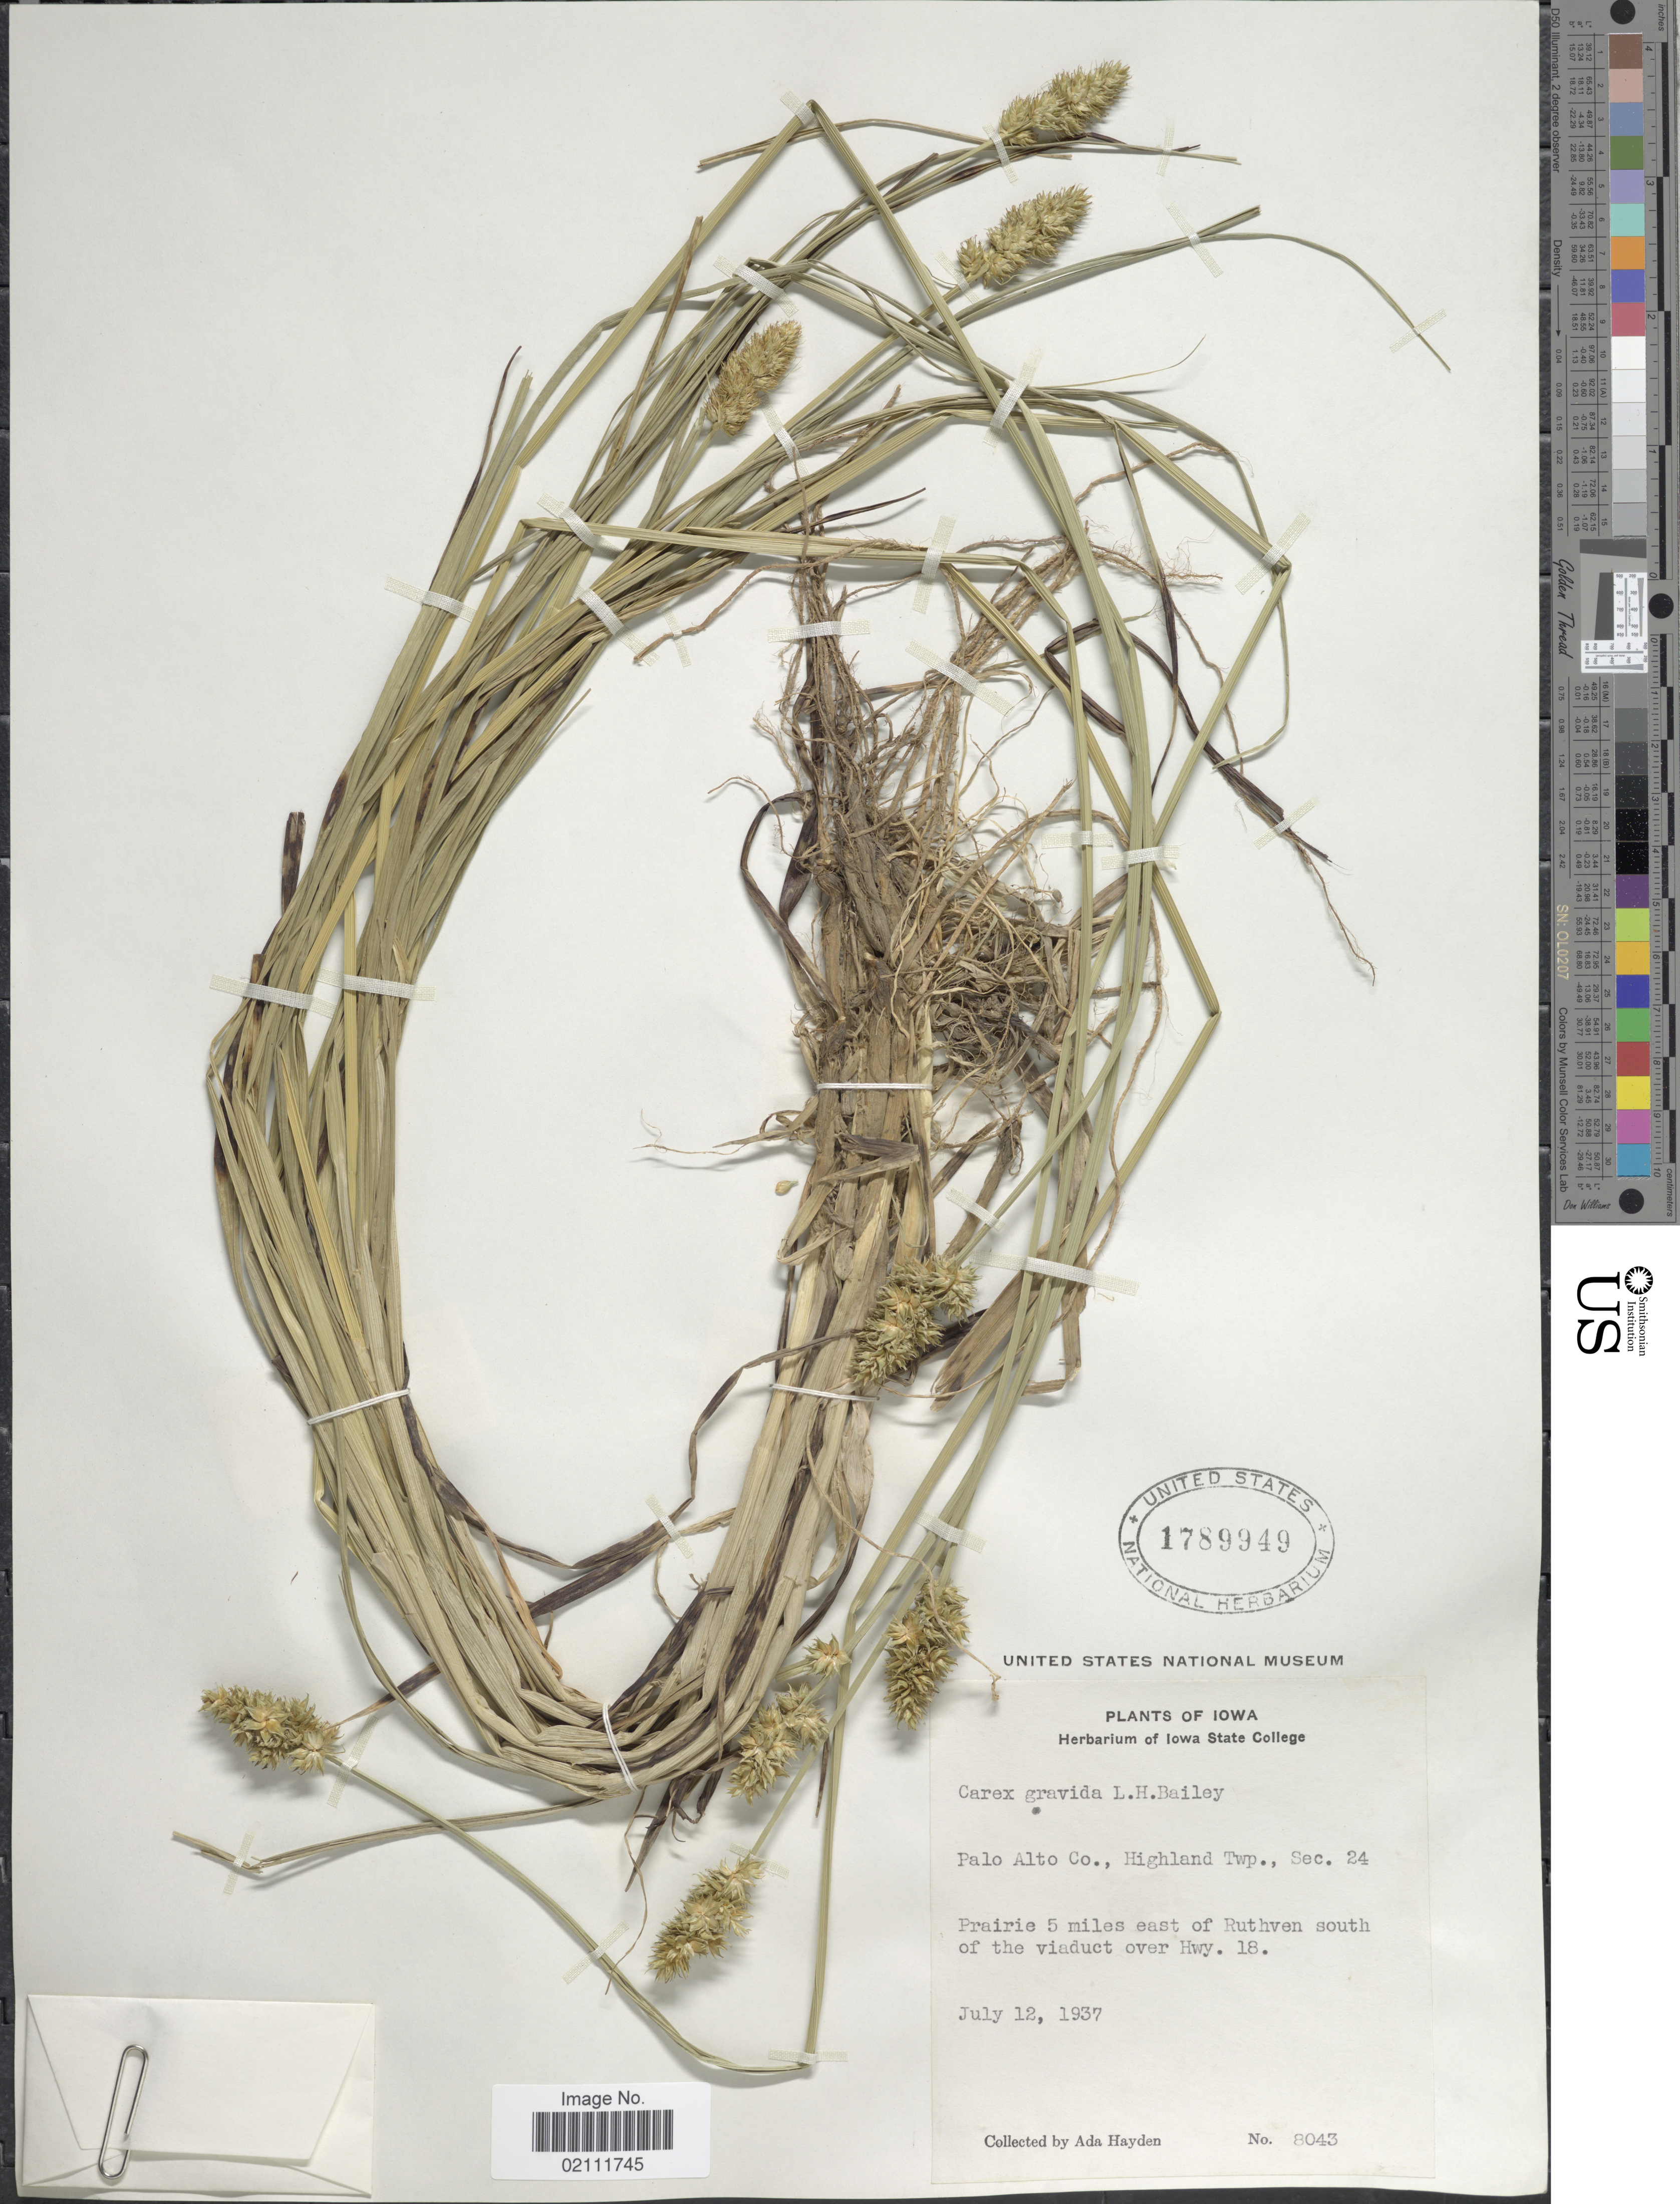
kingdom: Plantae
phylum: Tracheophyta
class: Liliopsida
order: Poales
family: Cyperaceae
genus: Carex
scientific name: Carex gravida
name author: L.H. Bailey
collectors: Ada Hayden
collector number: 8043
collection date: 1937-07-12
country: United States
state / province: Iowa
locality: Palo Alto Co., Highland Twp., Sec. 24, prairie 5 miles east of Ruthven south of the viaduct over Hwy.18.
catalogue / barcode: US 1789949